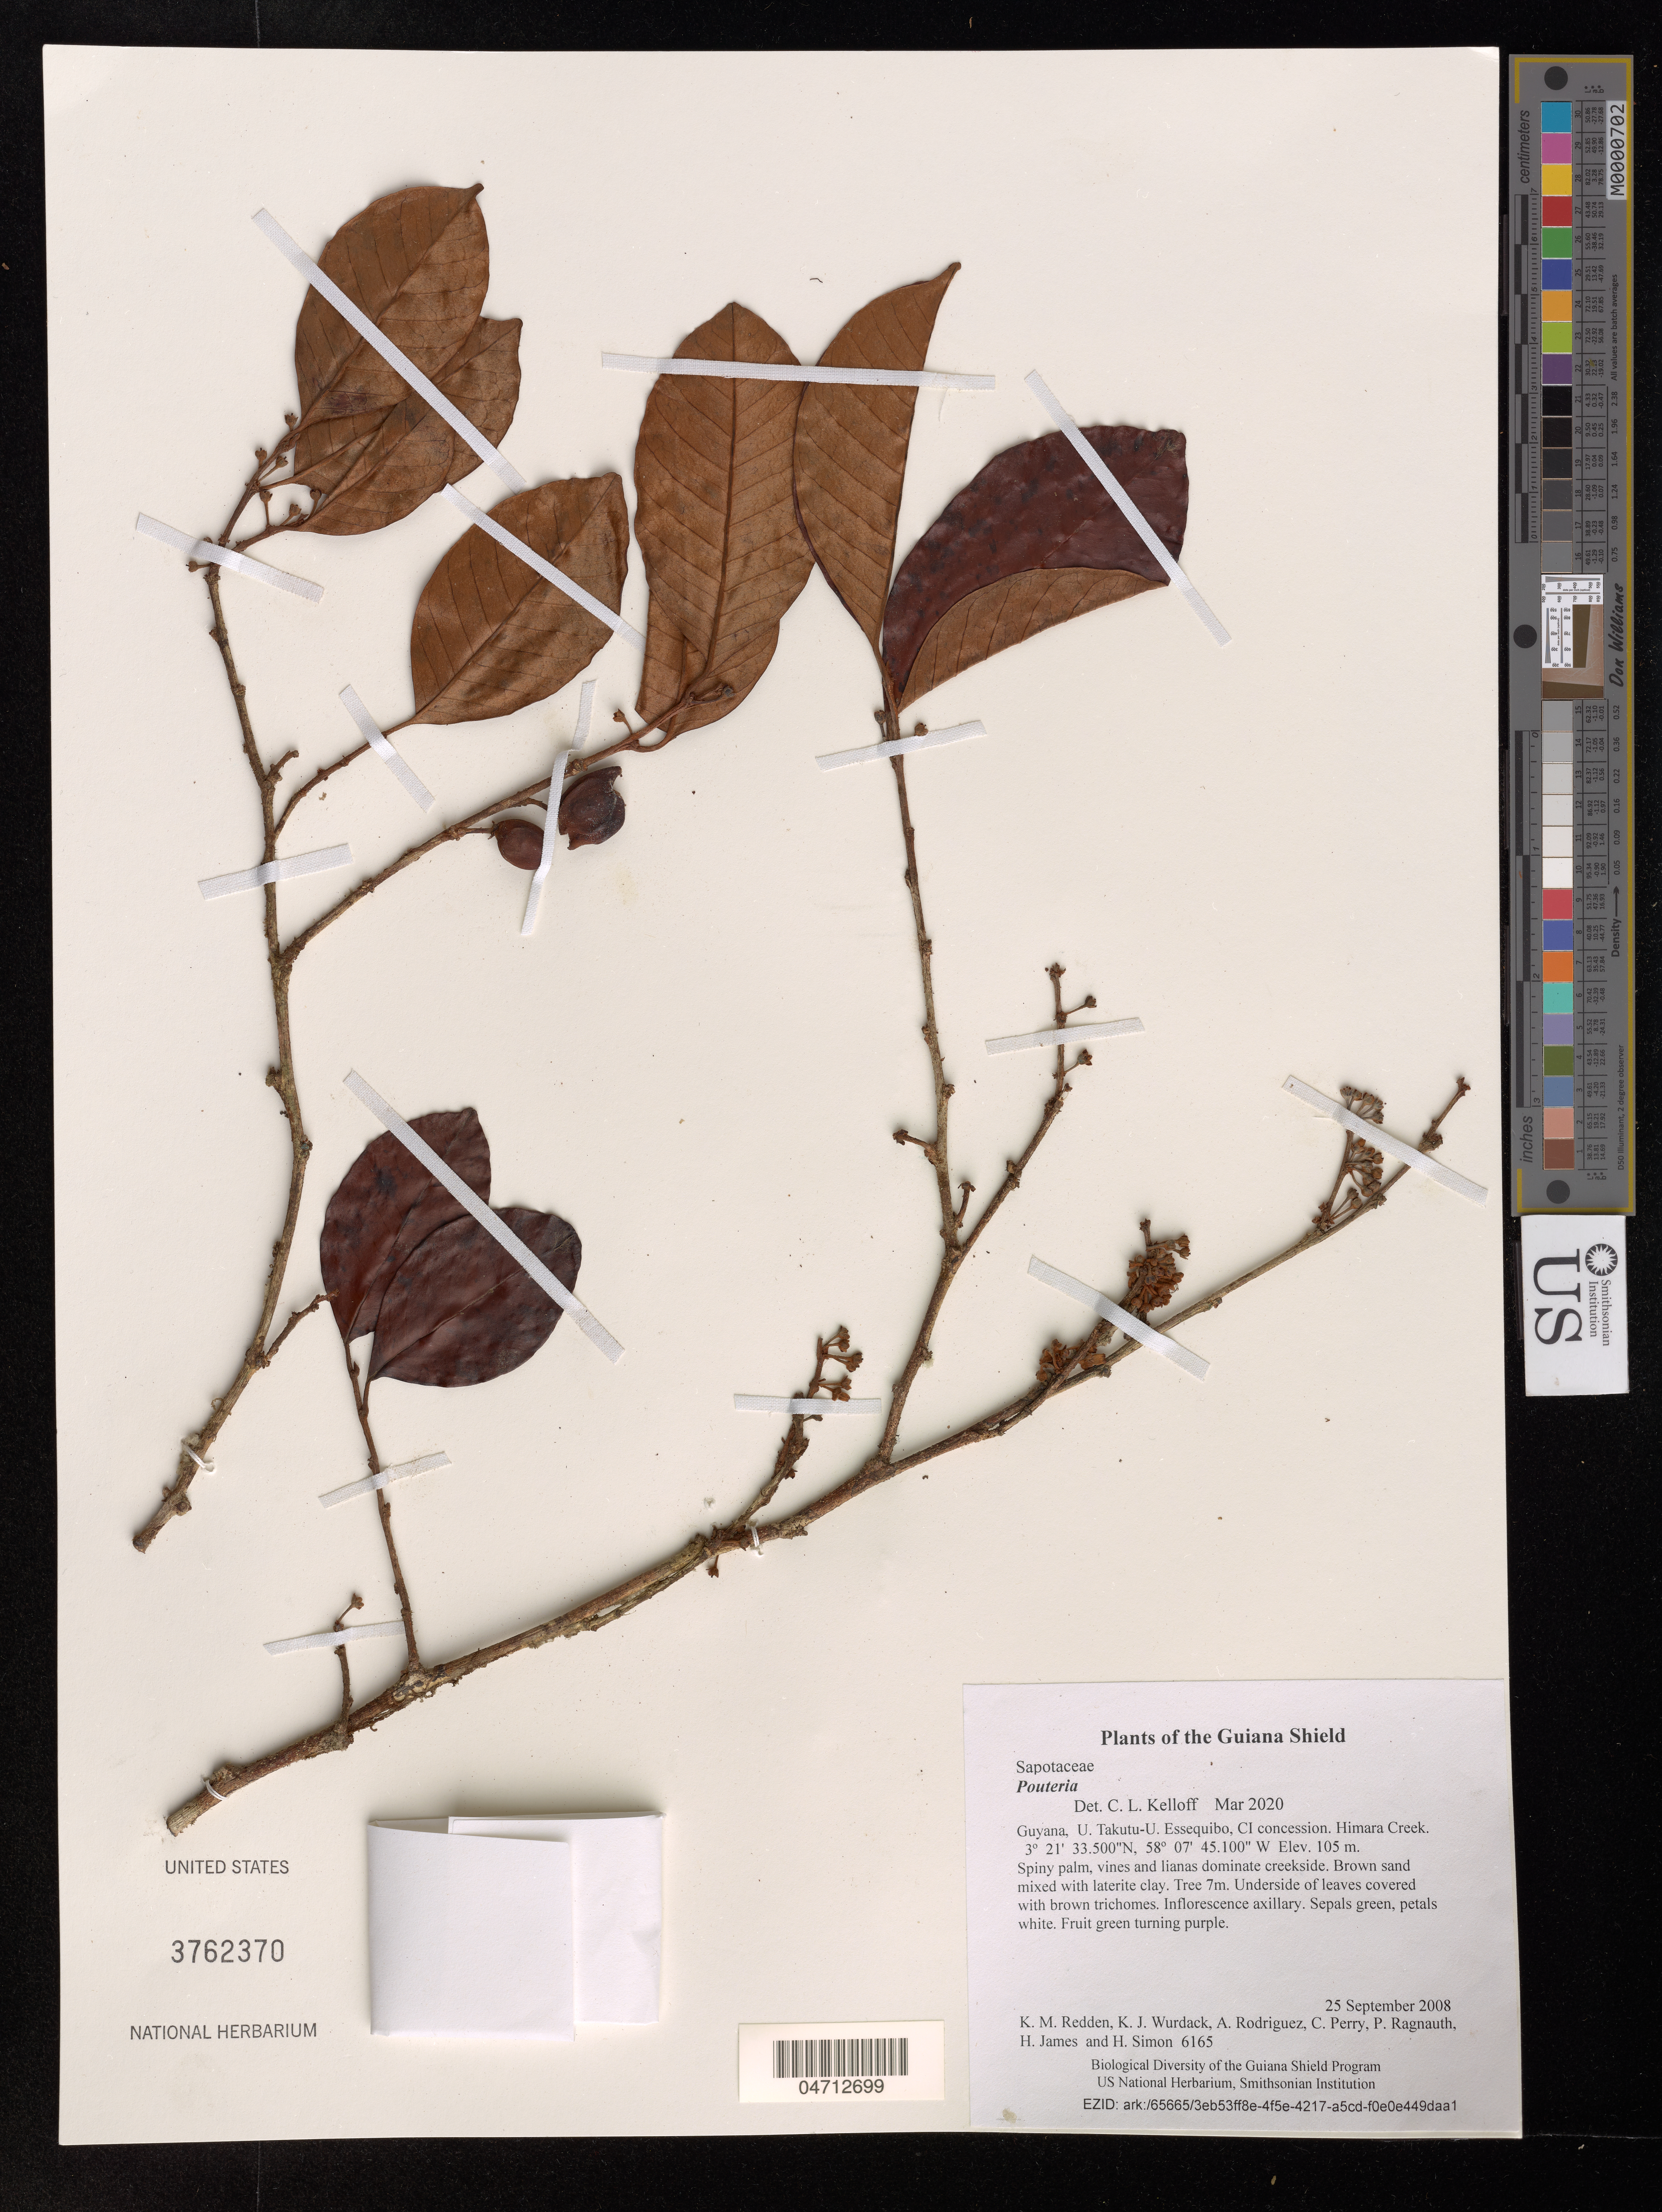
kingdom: Plantae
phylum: Tracheophyta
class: Magnoliopsida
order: Ericales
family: Sapotaceae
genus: Pouteria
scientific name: Pouteria sp.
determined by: Kelloff, C. L.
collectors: K. M. Redden, K. Wurdack, A. Rodriguez, C. Perry, P. Ragnauth, H. James & H. Simon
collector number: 6165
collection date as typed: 25 September 2008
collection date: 2008-09-25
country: Guyana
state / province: U. Takutu-U. Essequibo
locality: CI concession. Himara Creek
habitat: Spiny palm, vines and lianas dominate creekside. Brown sand mixed with laterite clay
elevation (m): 105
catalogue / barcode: US 3762370